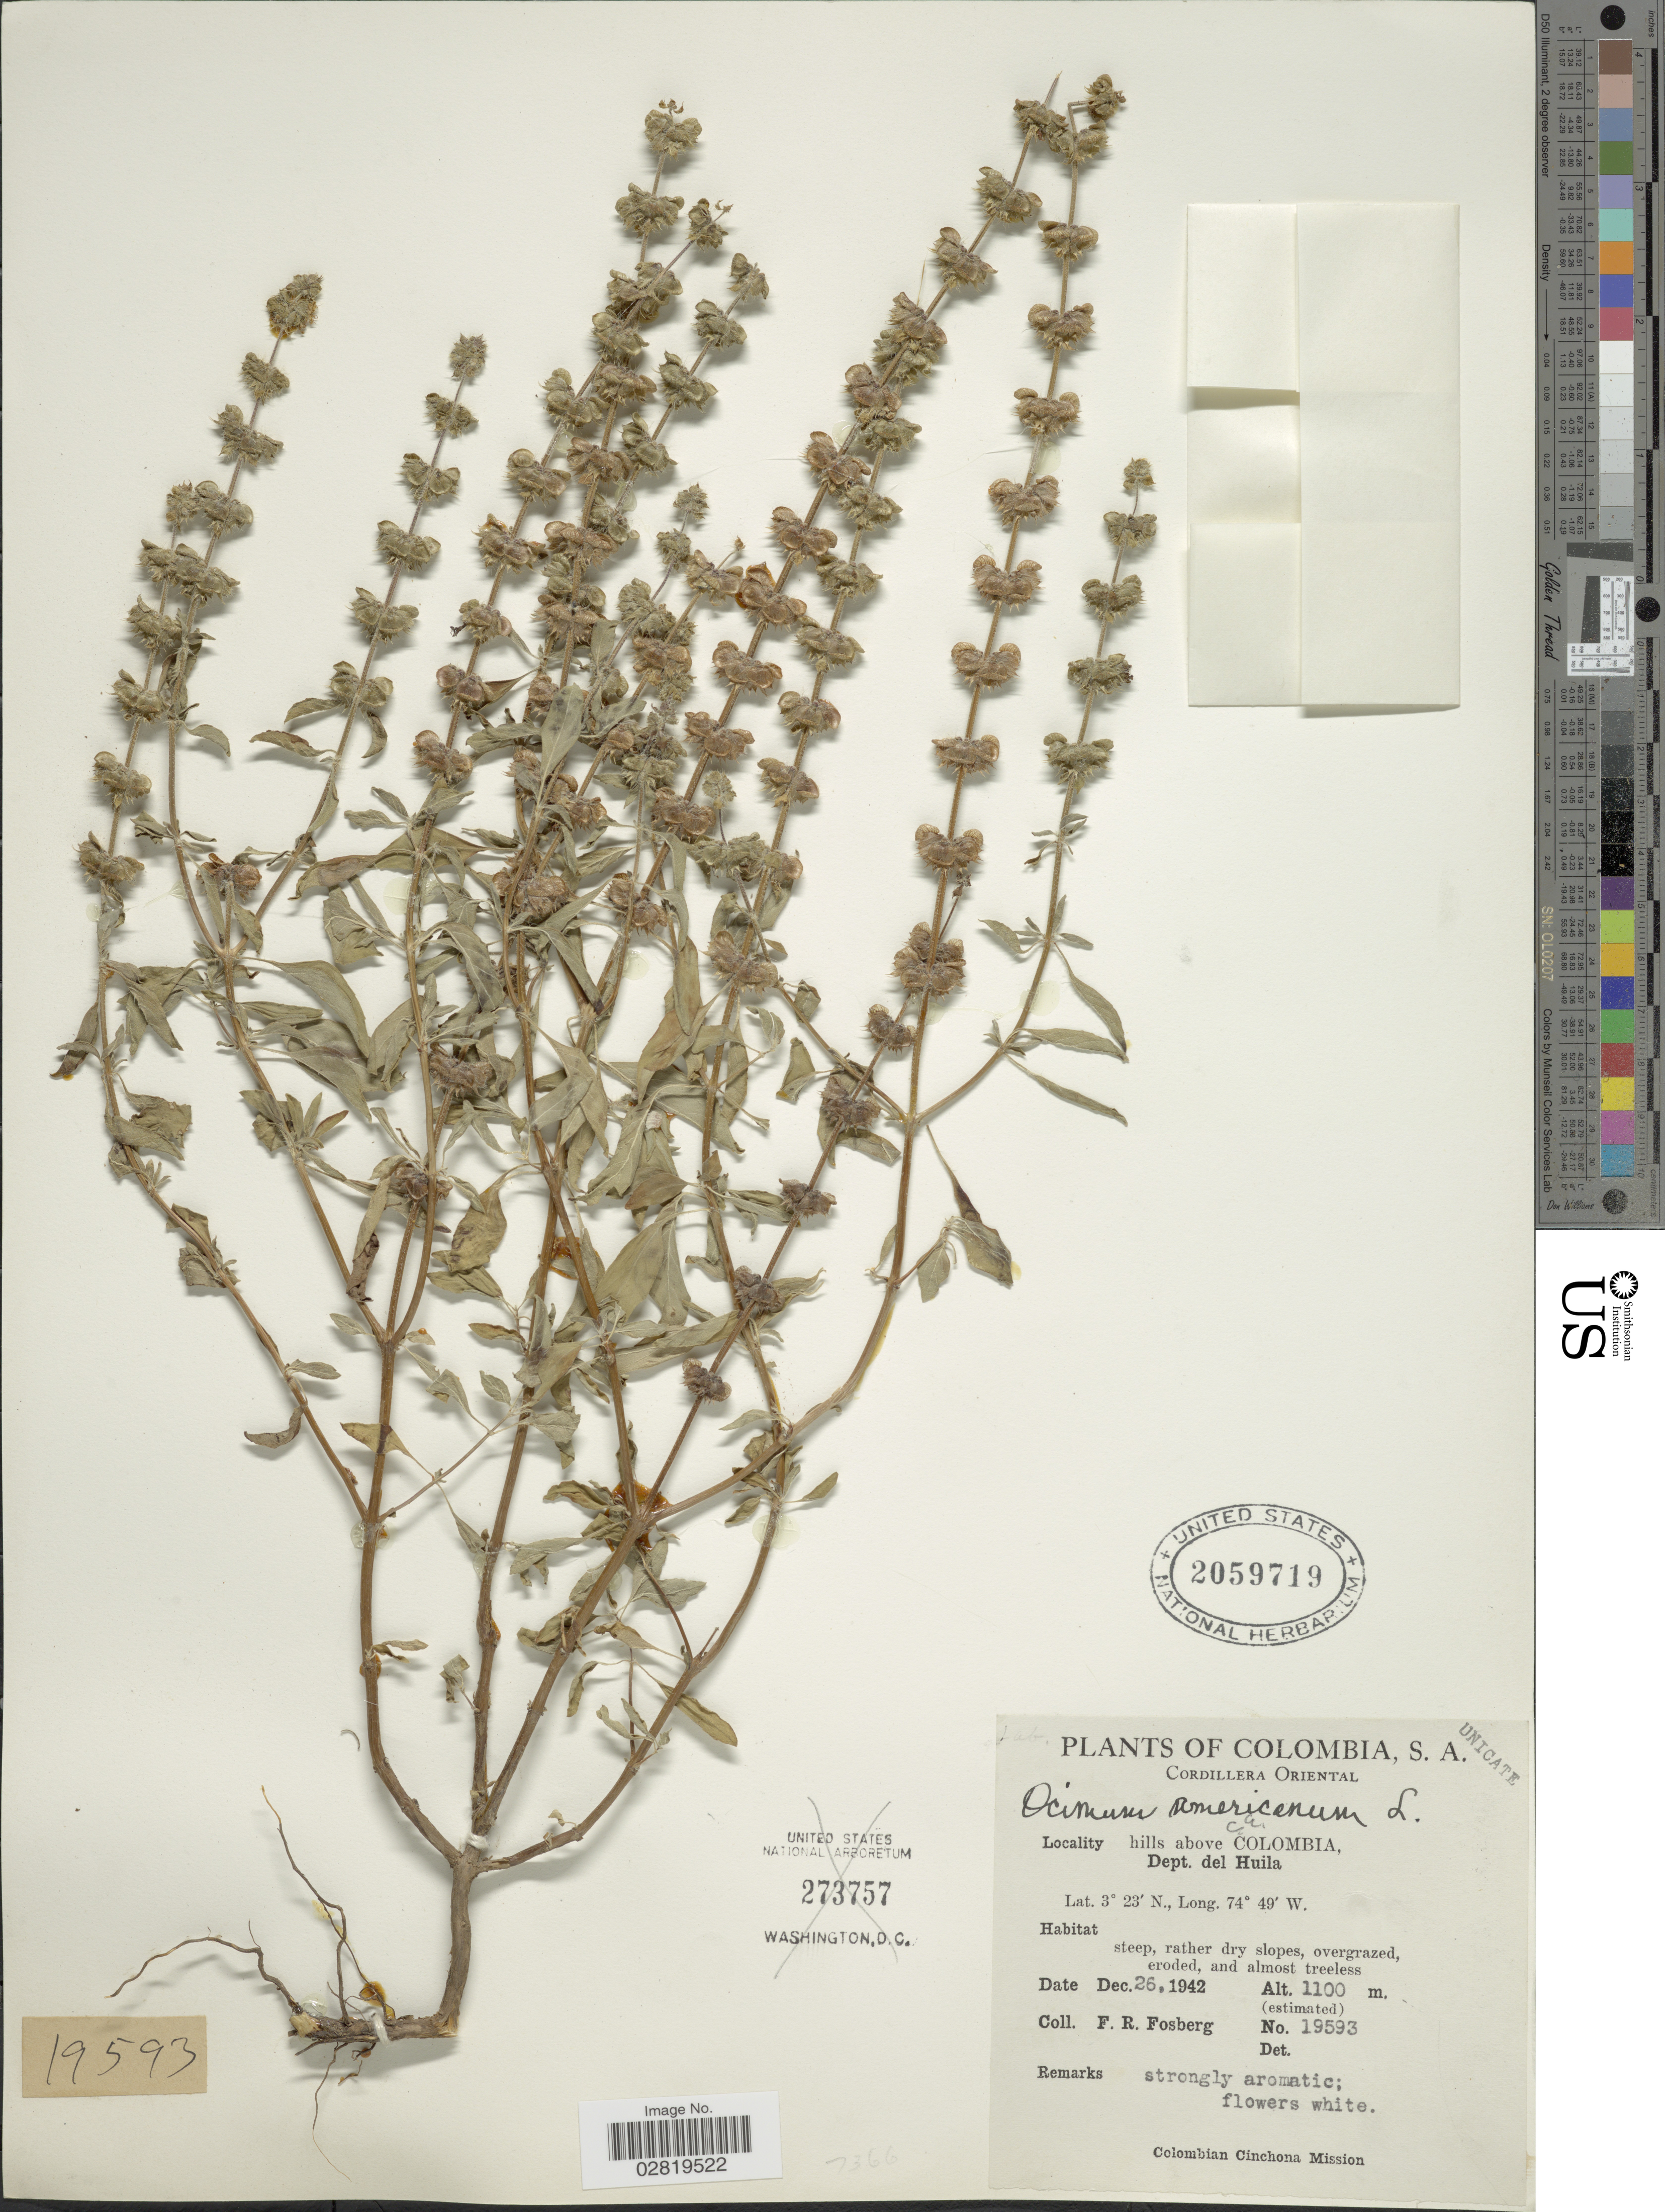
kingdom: Plantae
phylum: Tracheophyta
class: Magnoliopsida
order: Lamiales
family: Lamiaceae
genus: Ocimum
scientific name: Ocimum americanum var. americanum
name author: L.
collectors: F. R. Fosberg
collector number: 19593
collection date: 1942-12-26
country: Colombia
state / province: Huila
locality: Cordillera Oriental, hills above Colombia, Dept. del Huila.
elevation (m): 1100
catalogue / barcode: US 2059719